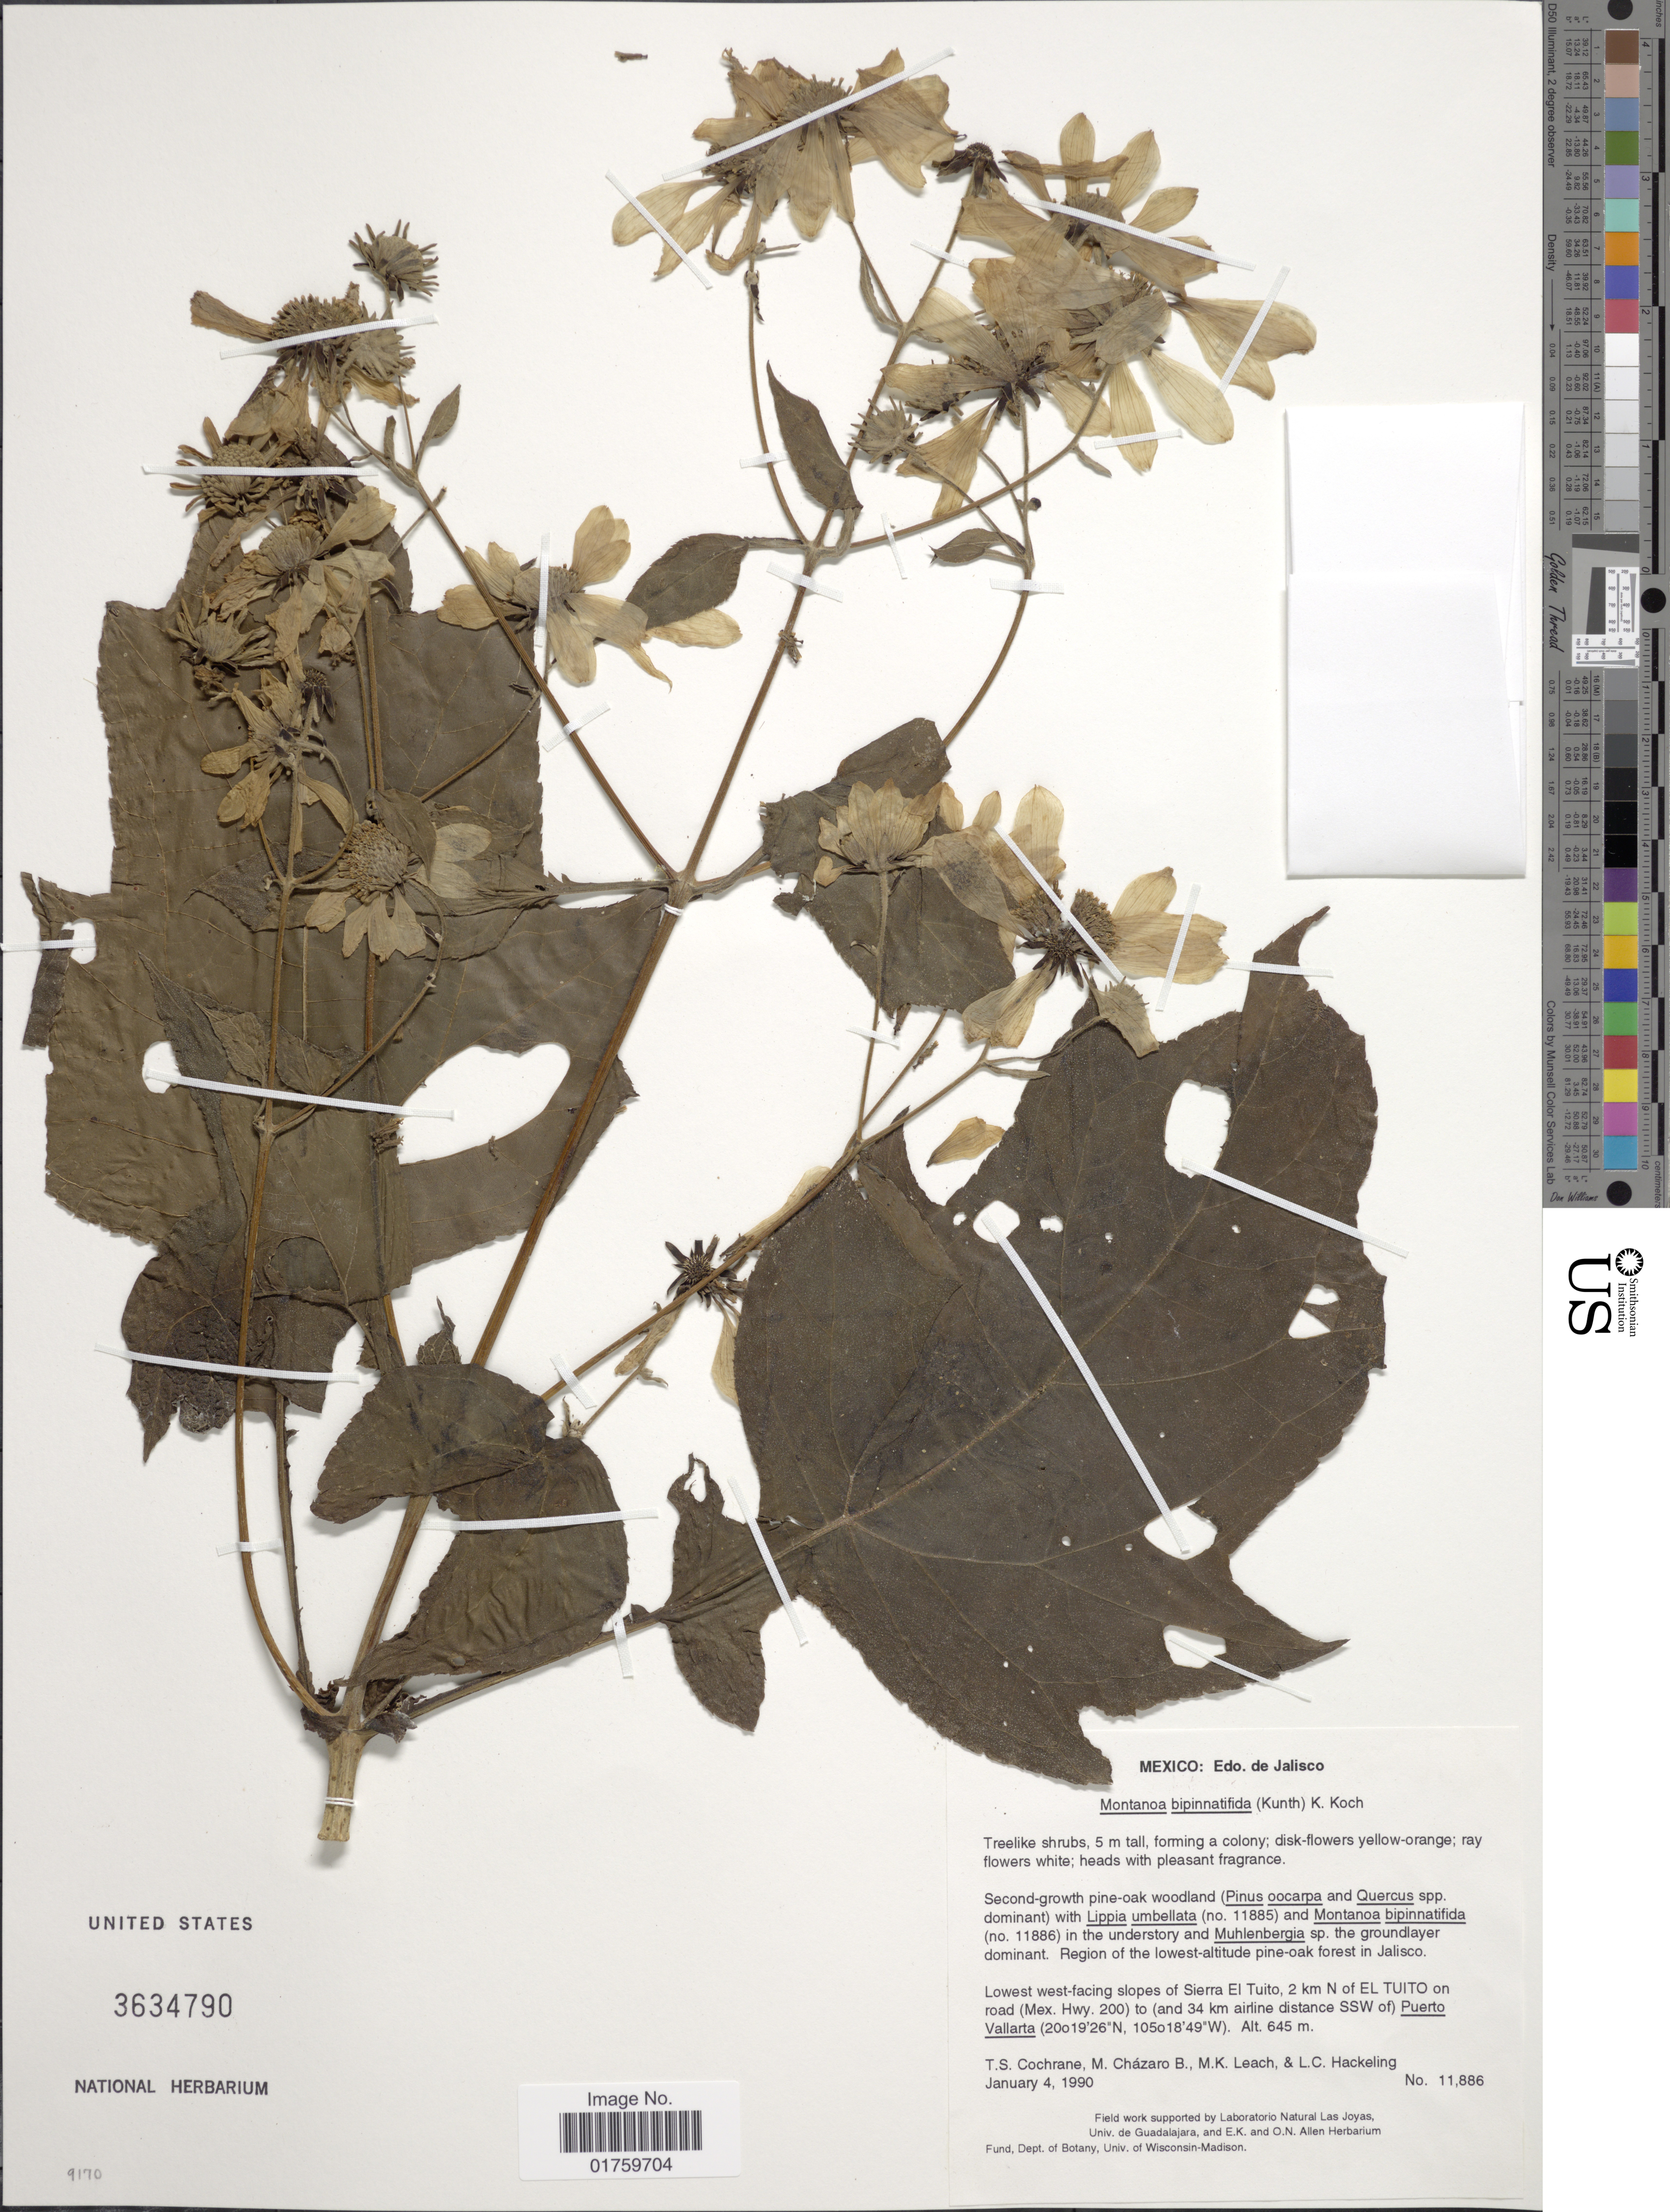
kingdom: Plantae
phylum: Tracheophyta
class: Magnoliopsida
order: Asterales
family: Asteraceae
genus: Montanoa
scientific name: Montanoa bipinnatifida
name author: (Kunth) C. Koch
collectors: T. S. Cochrane, M. de J. Cházaro Basáñoez, M. Leach & L. Hackeling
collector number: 11886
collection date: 1990-01-04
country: Mexico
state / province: Jalisco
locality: Lowest west-facing slope of Sierra El Tuito, 2 km N of El Tuito on road (Mex. Hwy. 200) to (and 34 km airline distance SSW of) Puerto Vallarta.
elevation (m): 645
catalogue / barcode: US 3634790